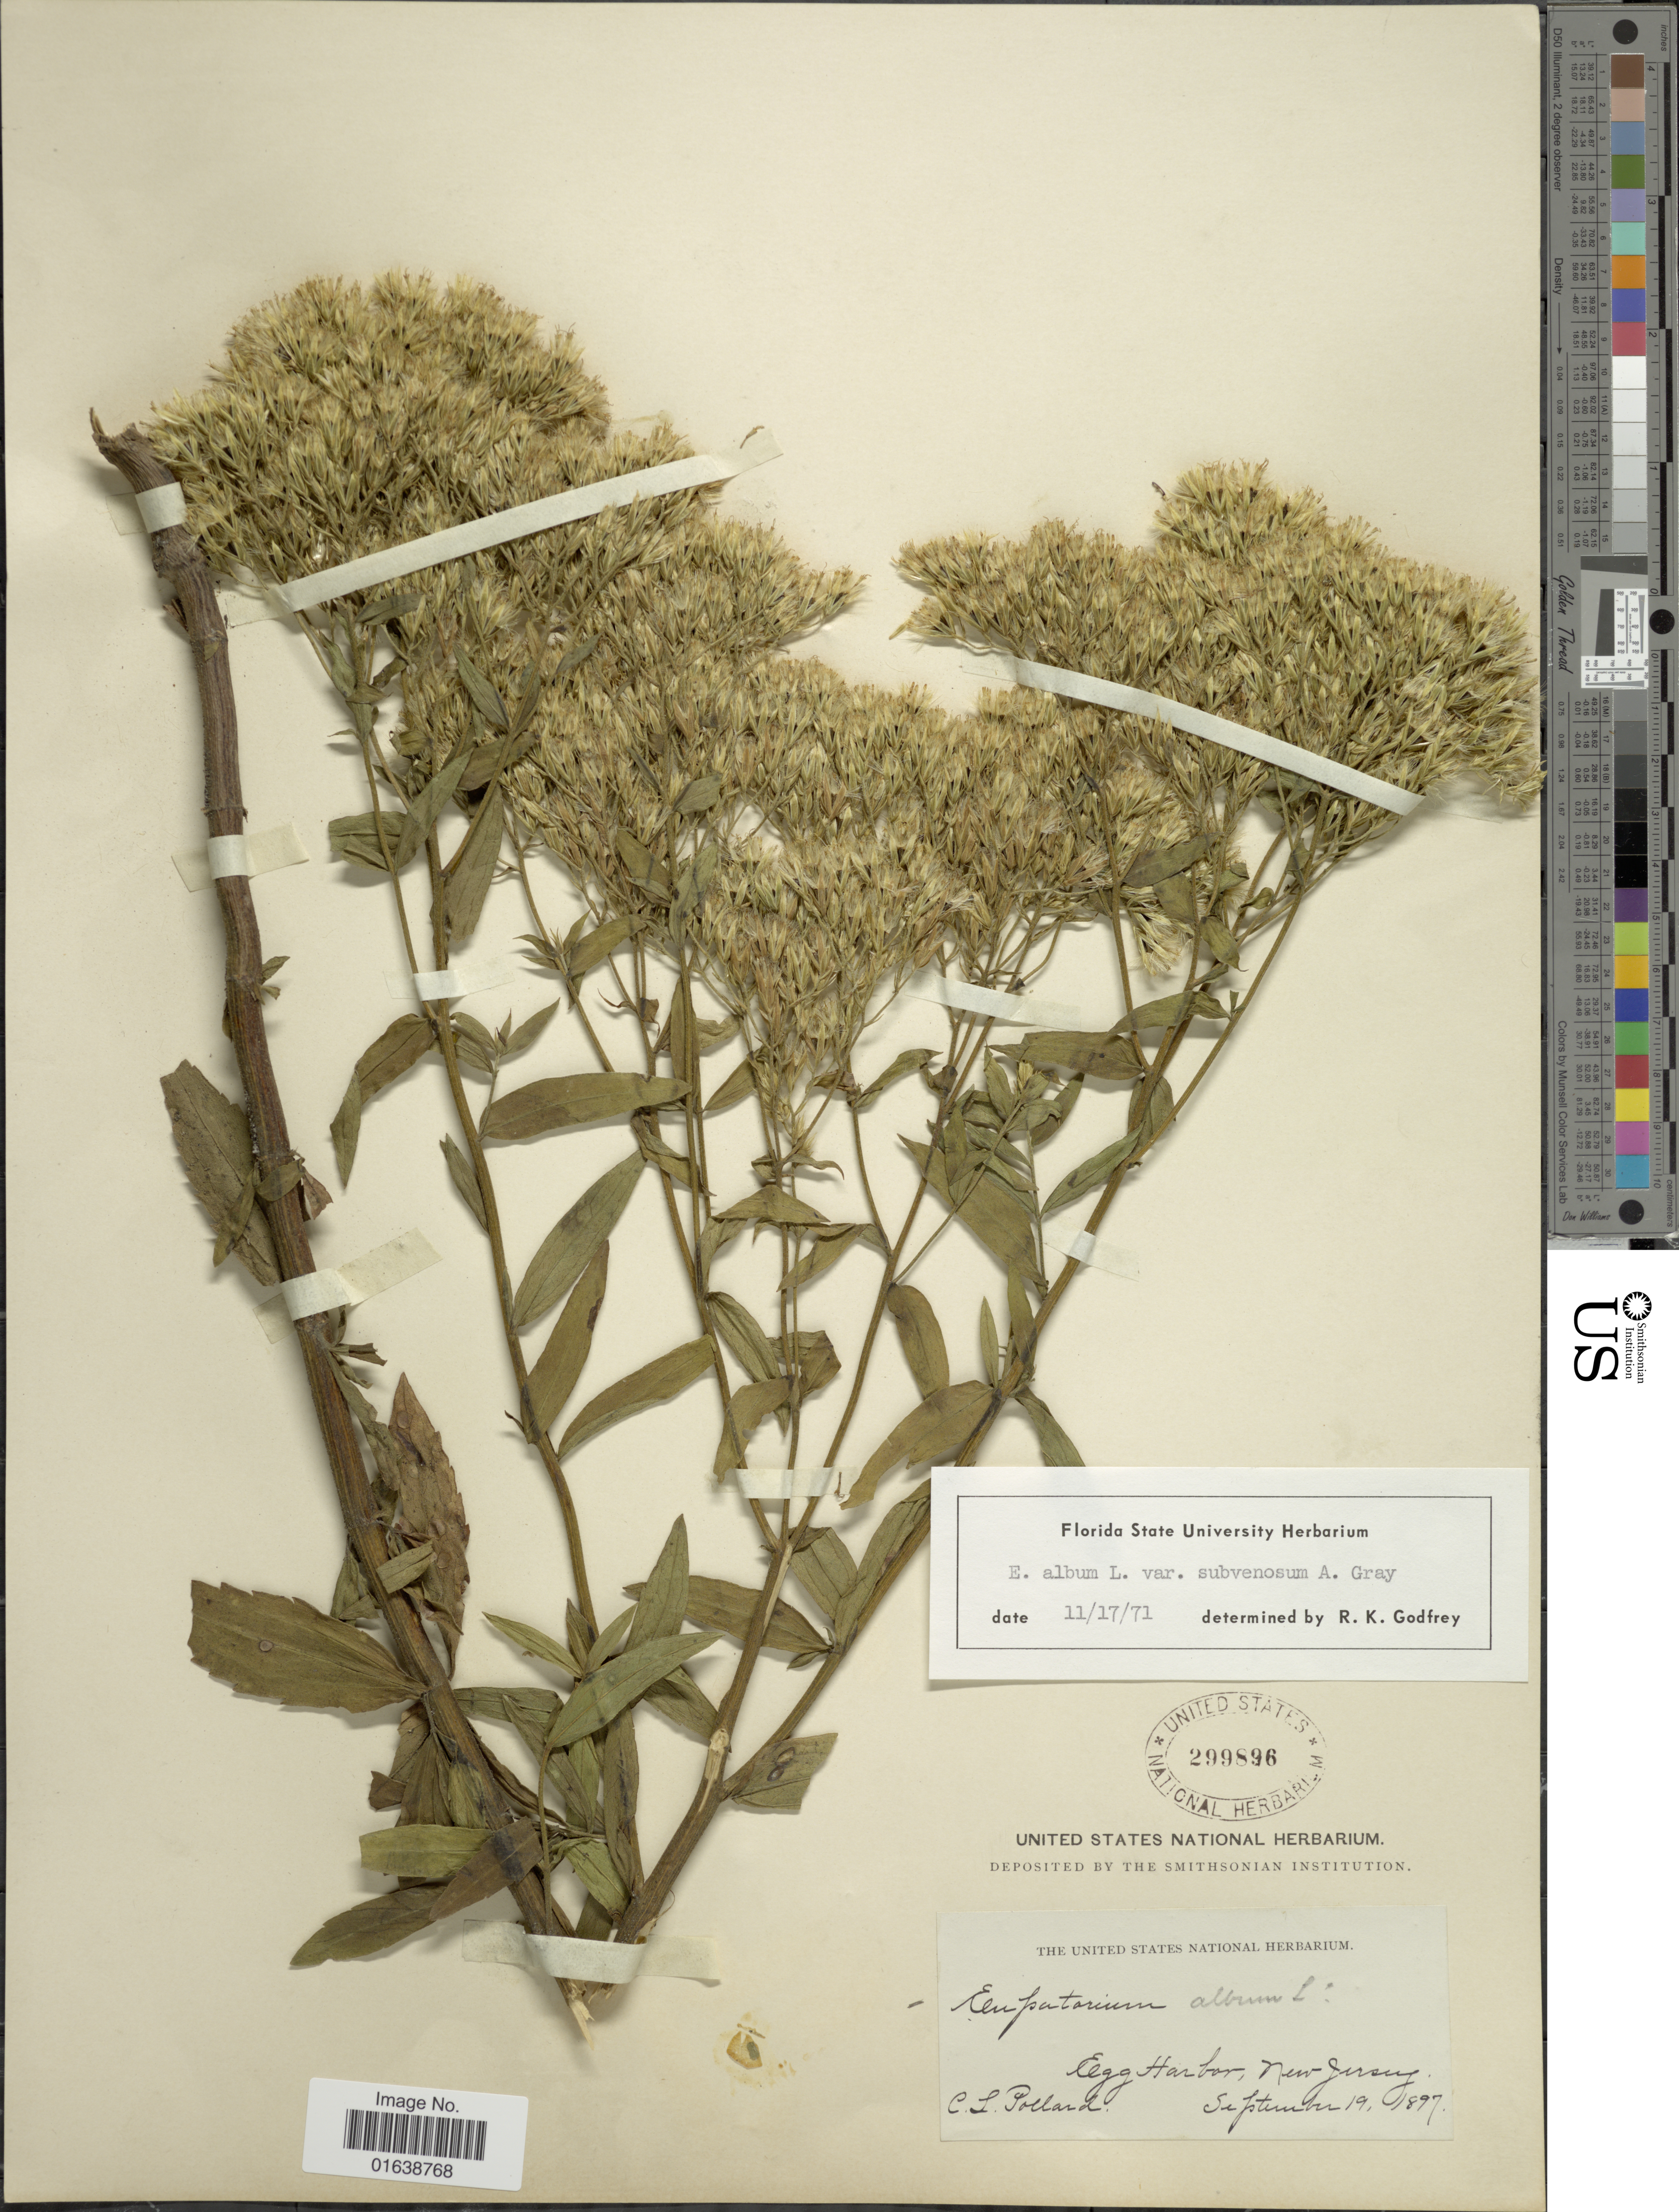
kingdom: Plantae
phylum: Tracheophyta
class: Magnoliopsida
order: Asterales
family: Asteraceae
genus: Eupatorium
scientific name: Eupatorium album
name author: L.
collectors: C. L. Pollard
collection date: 1897-09-19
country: United States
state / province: New Jersey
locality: Egg Harbor, New Jersey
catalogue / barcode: US 299896